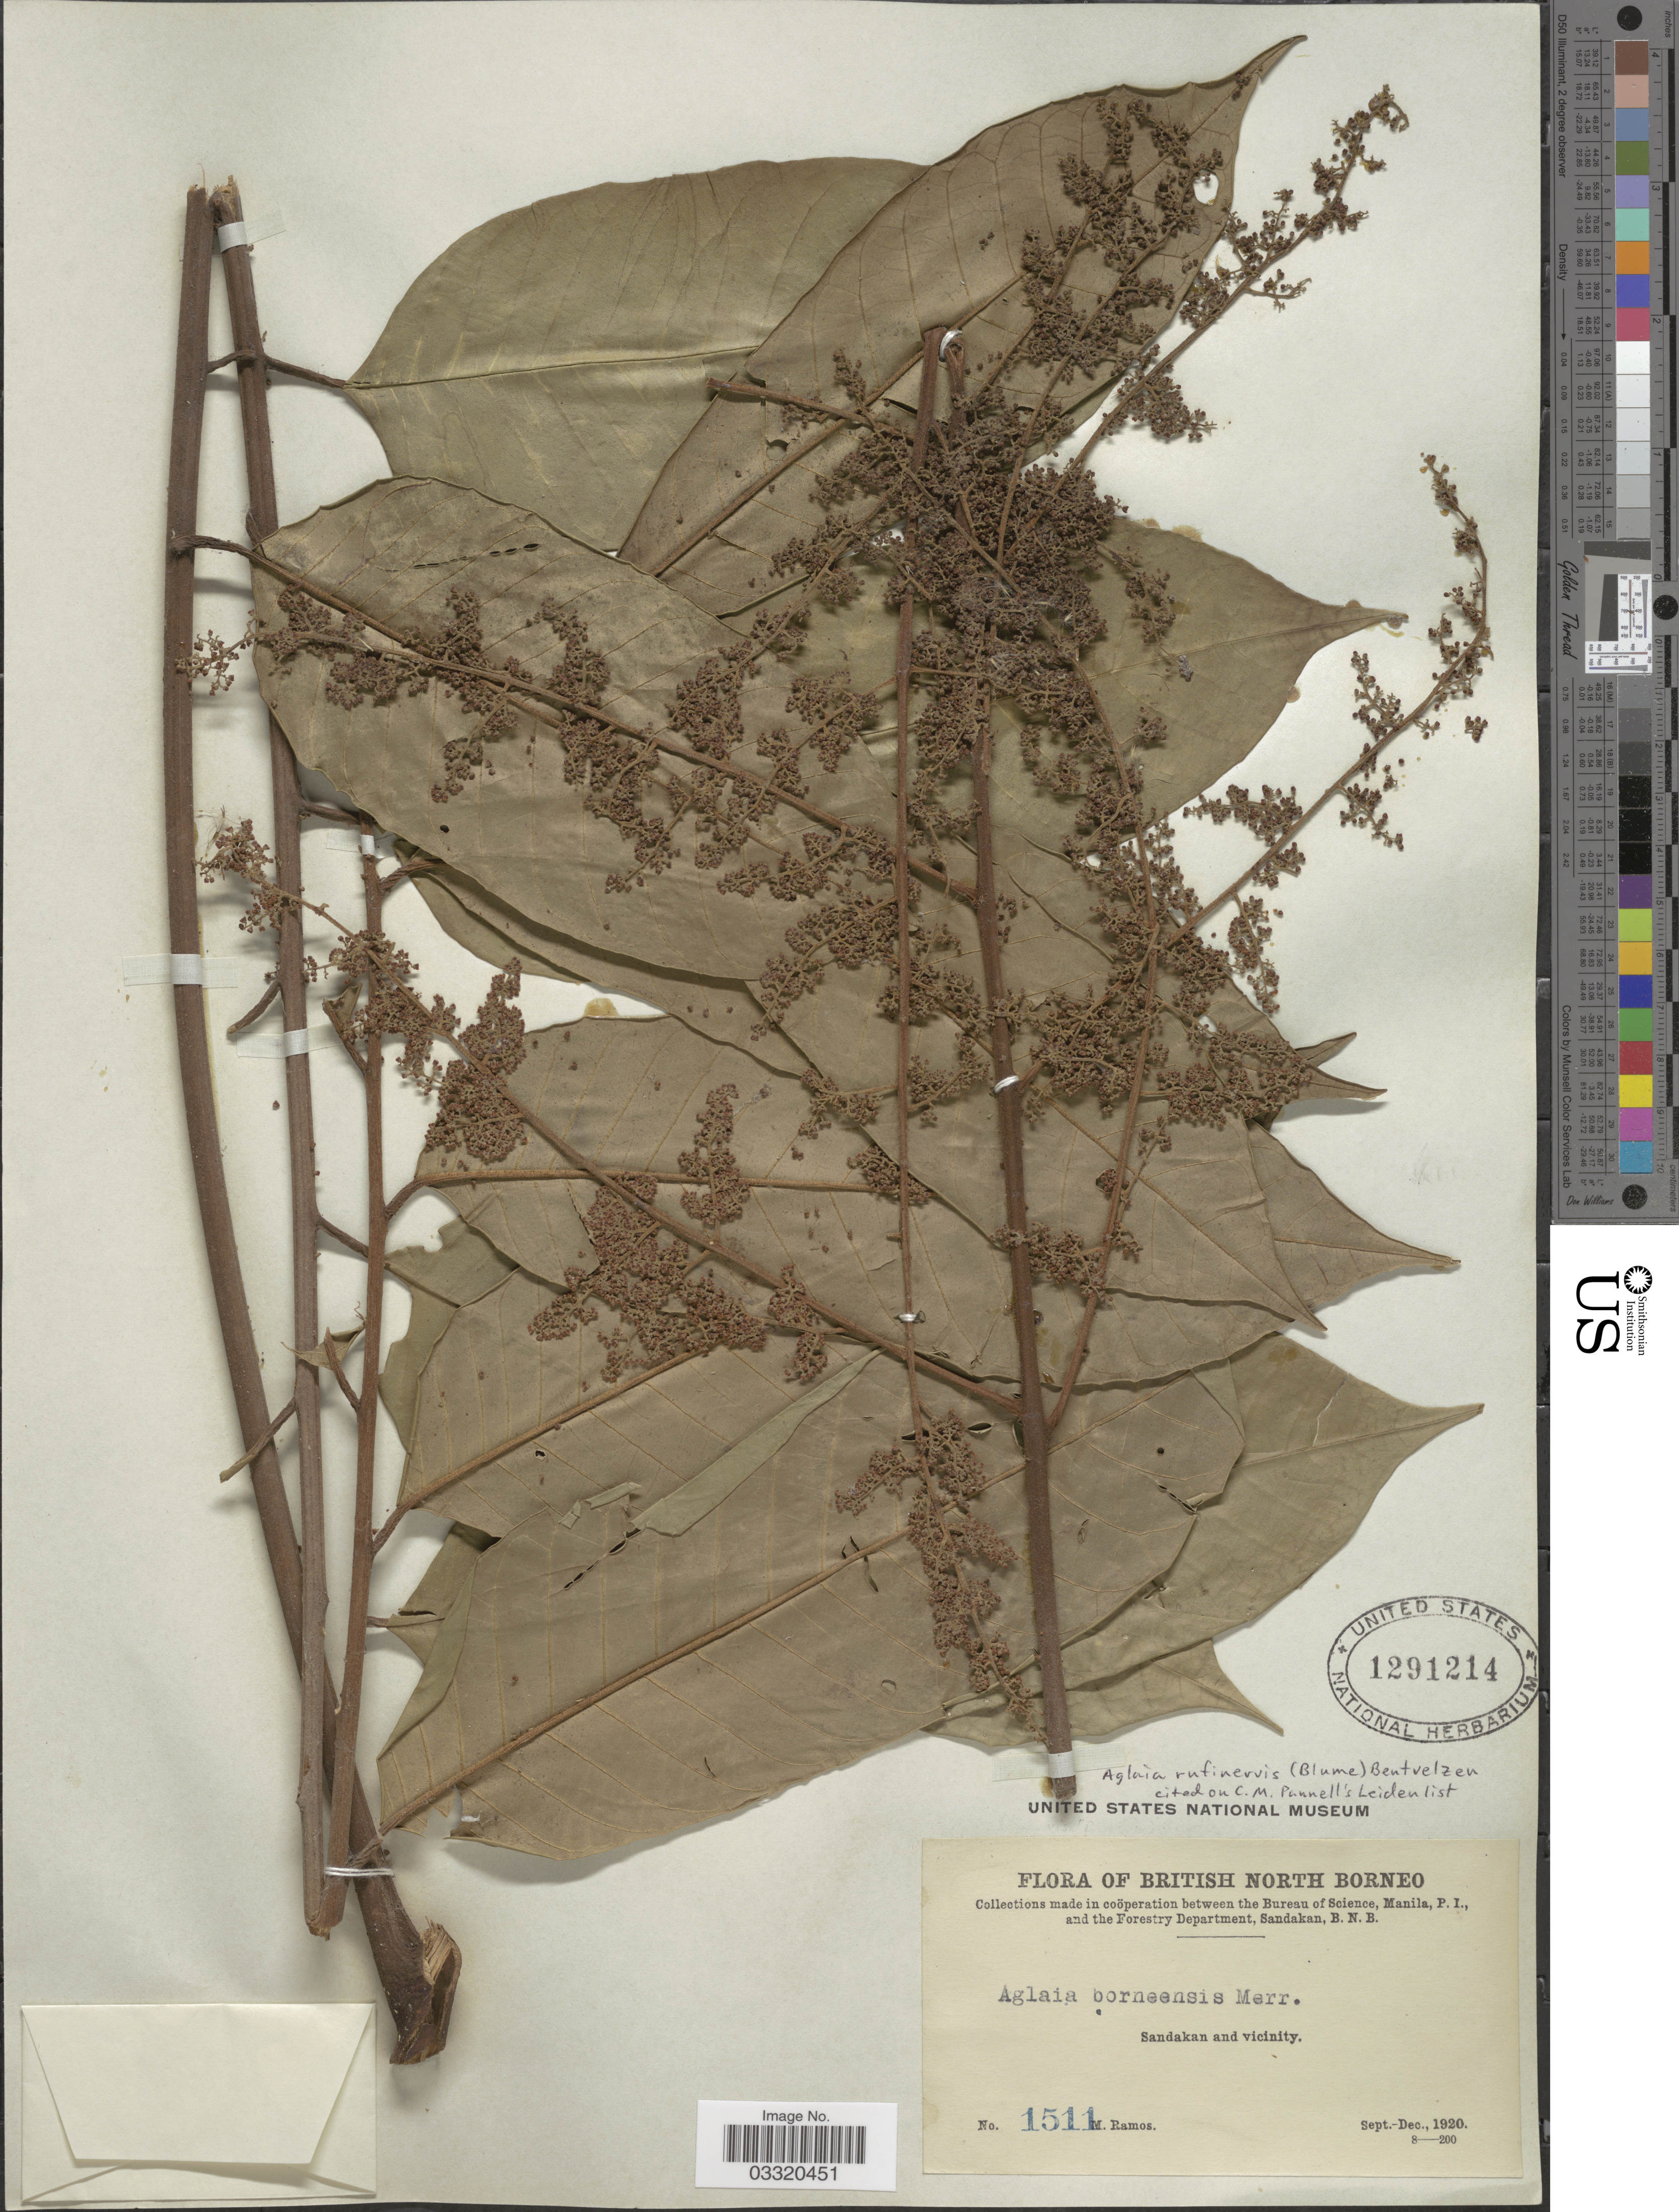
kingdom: Plantae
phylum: Tracheophyta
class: Magnoliopsida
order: Sapindales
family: Meliaceae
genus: Aglaia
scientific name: Aglaia rufinervis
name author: (Blume) Bentvelzen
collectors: M. Ramos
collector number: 1511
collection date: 1920-09/1920-12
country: Malaysia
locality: British North Borneo. Sandakan and vicinity.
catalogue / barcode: US 1291214